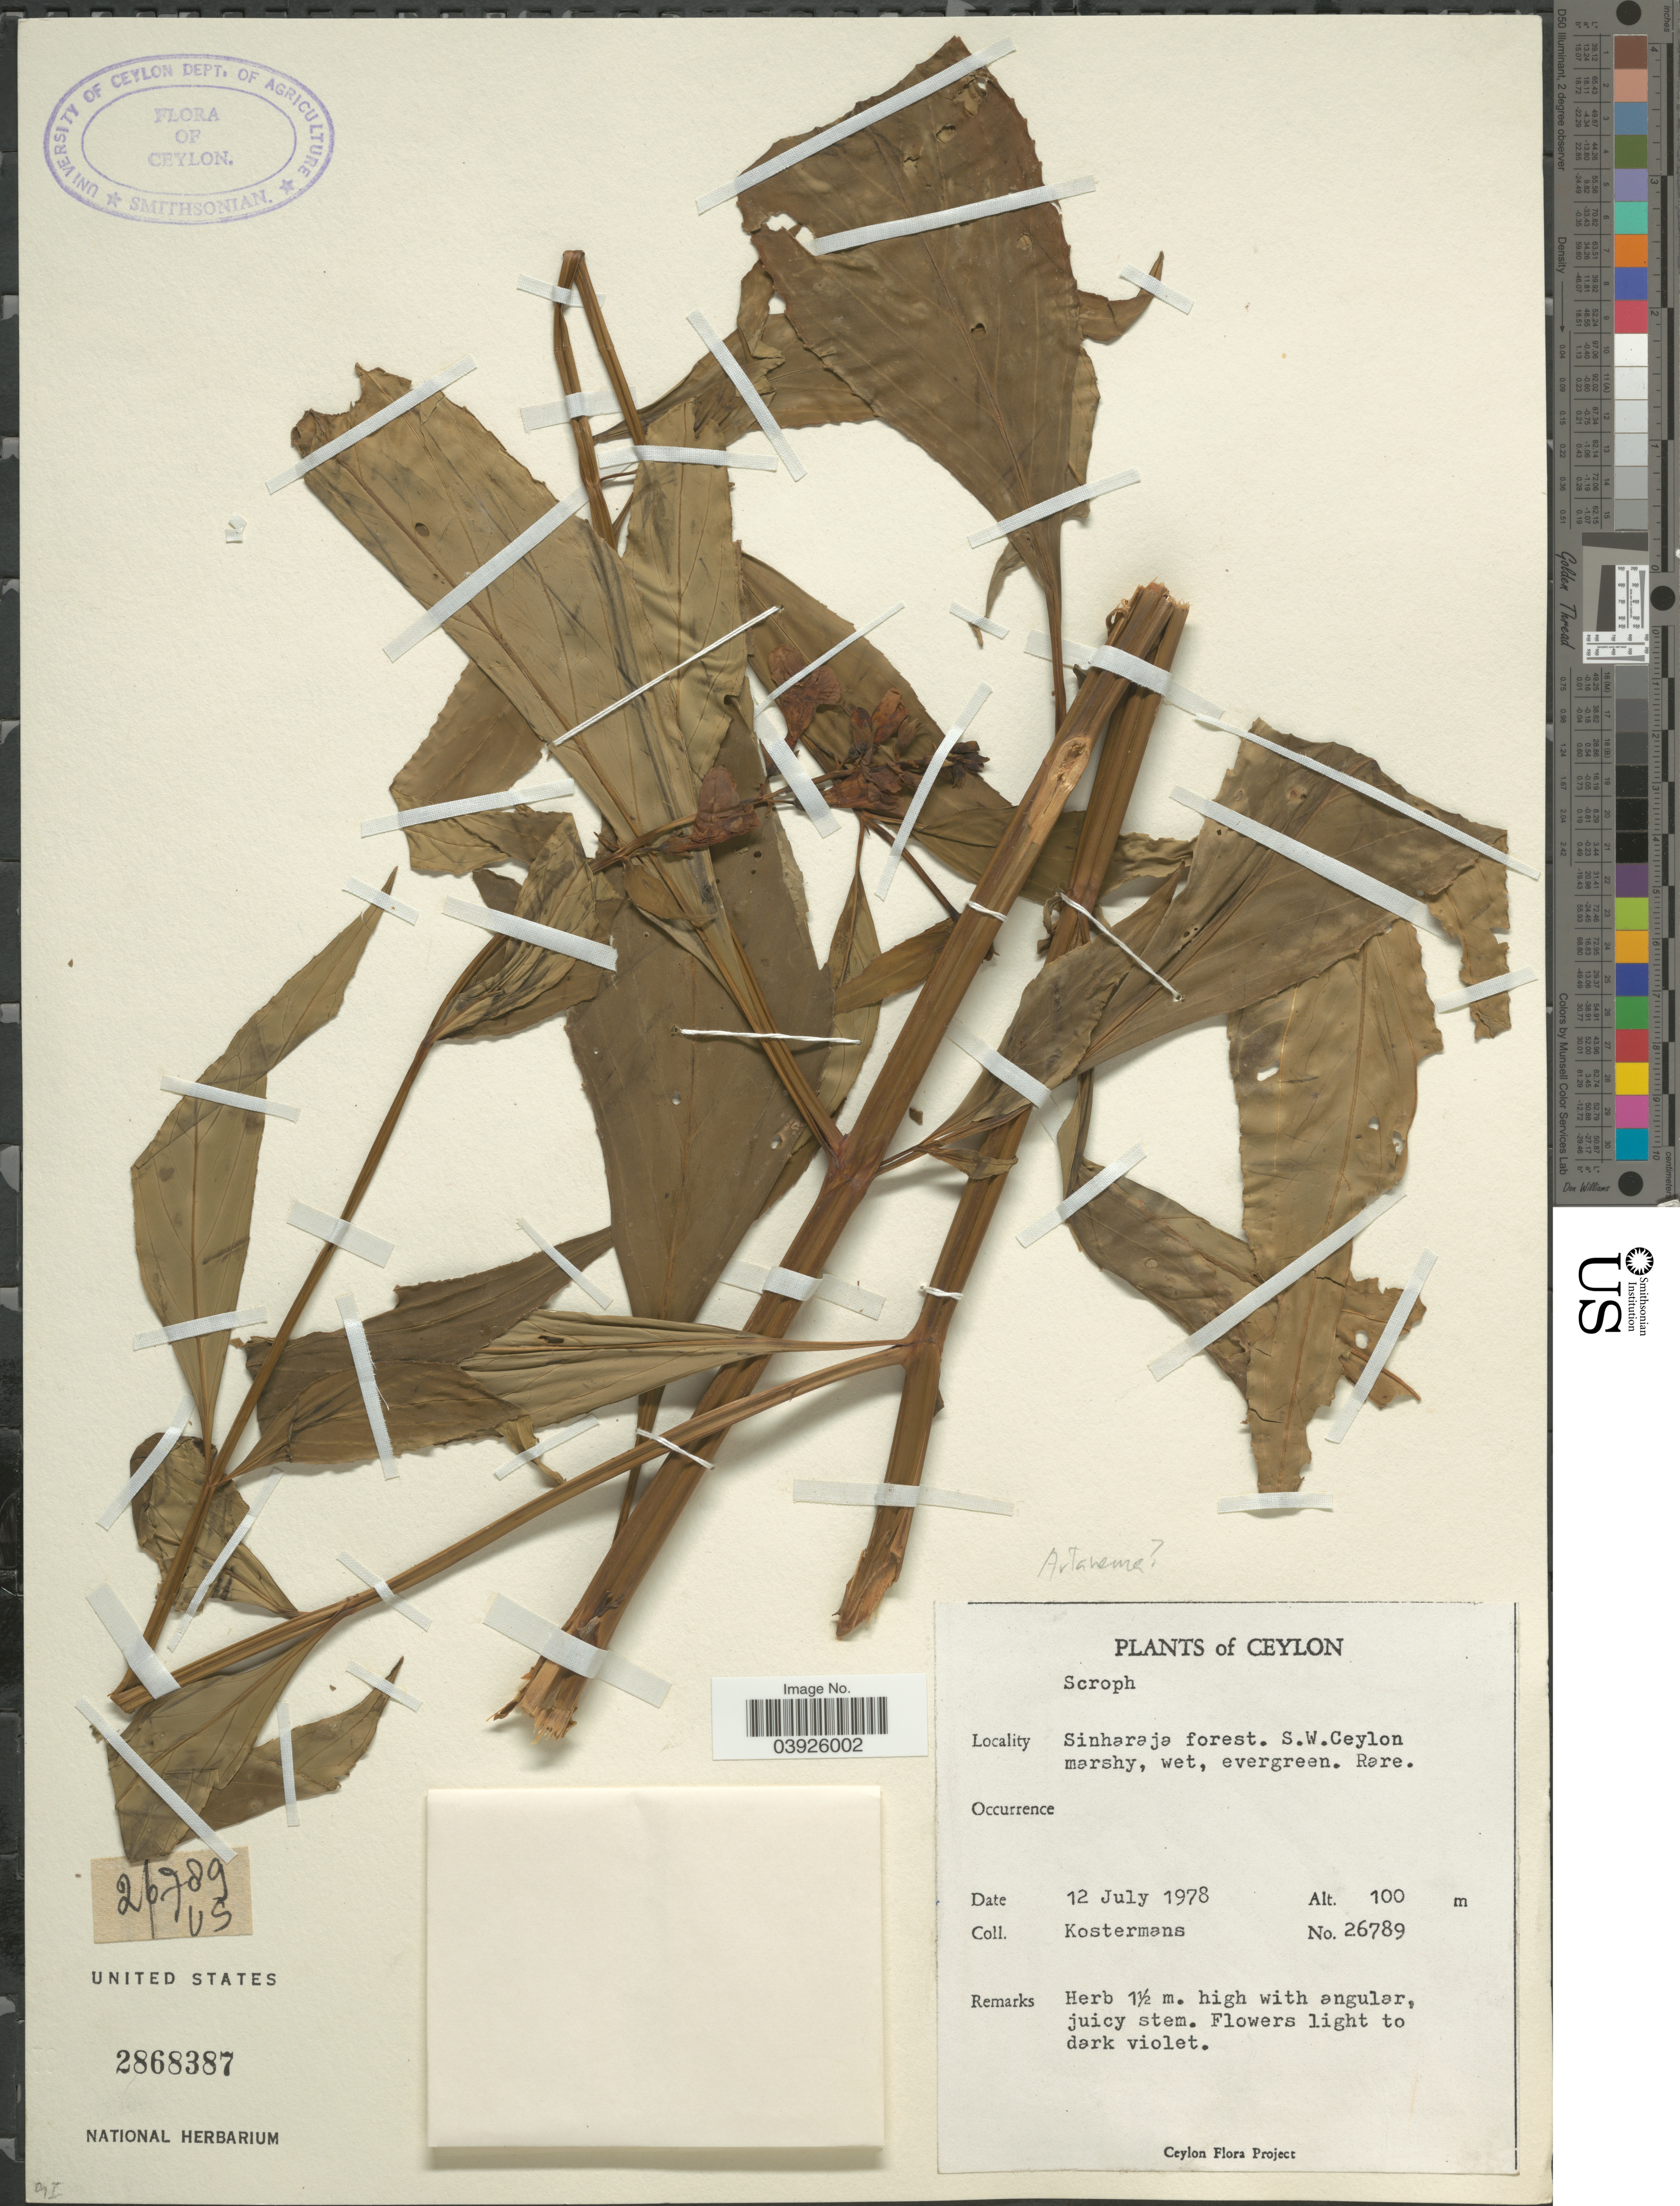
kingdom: Plantae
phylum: Tracheophyta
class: Magnoliopsida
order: Lamiales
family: Scrophulariaceae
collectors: Kostermans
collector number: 26789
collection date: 1978-07-12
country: Sri Lanka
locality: Ceylon. Sinharaja forest. S.W. Ceylon.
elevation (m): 100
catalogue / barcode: US 2868387